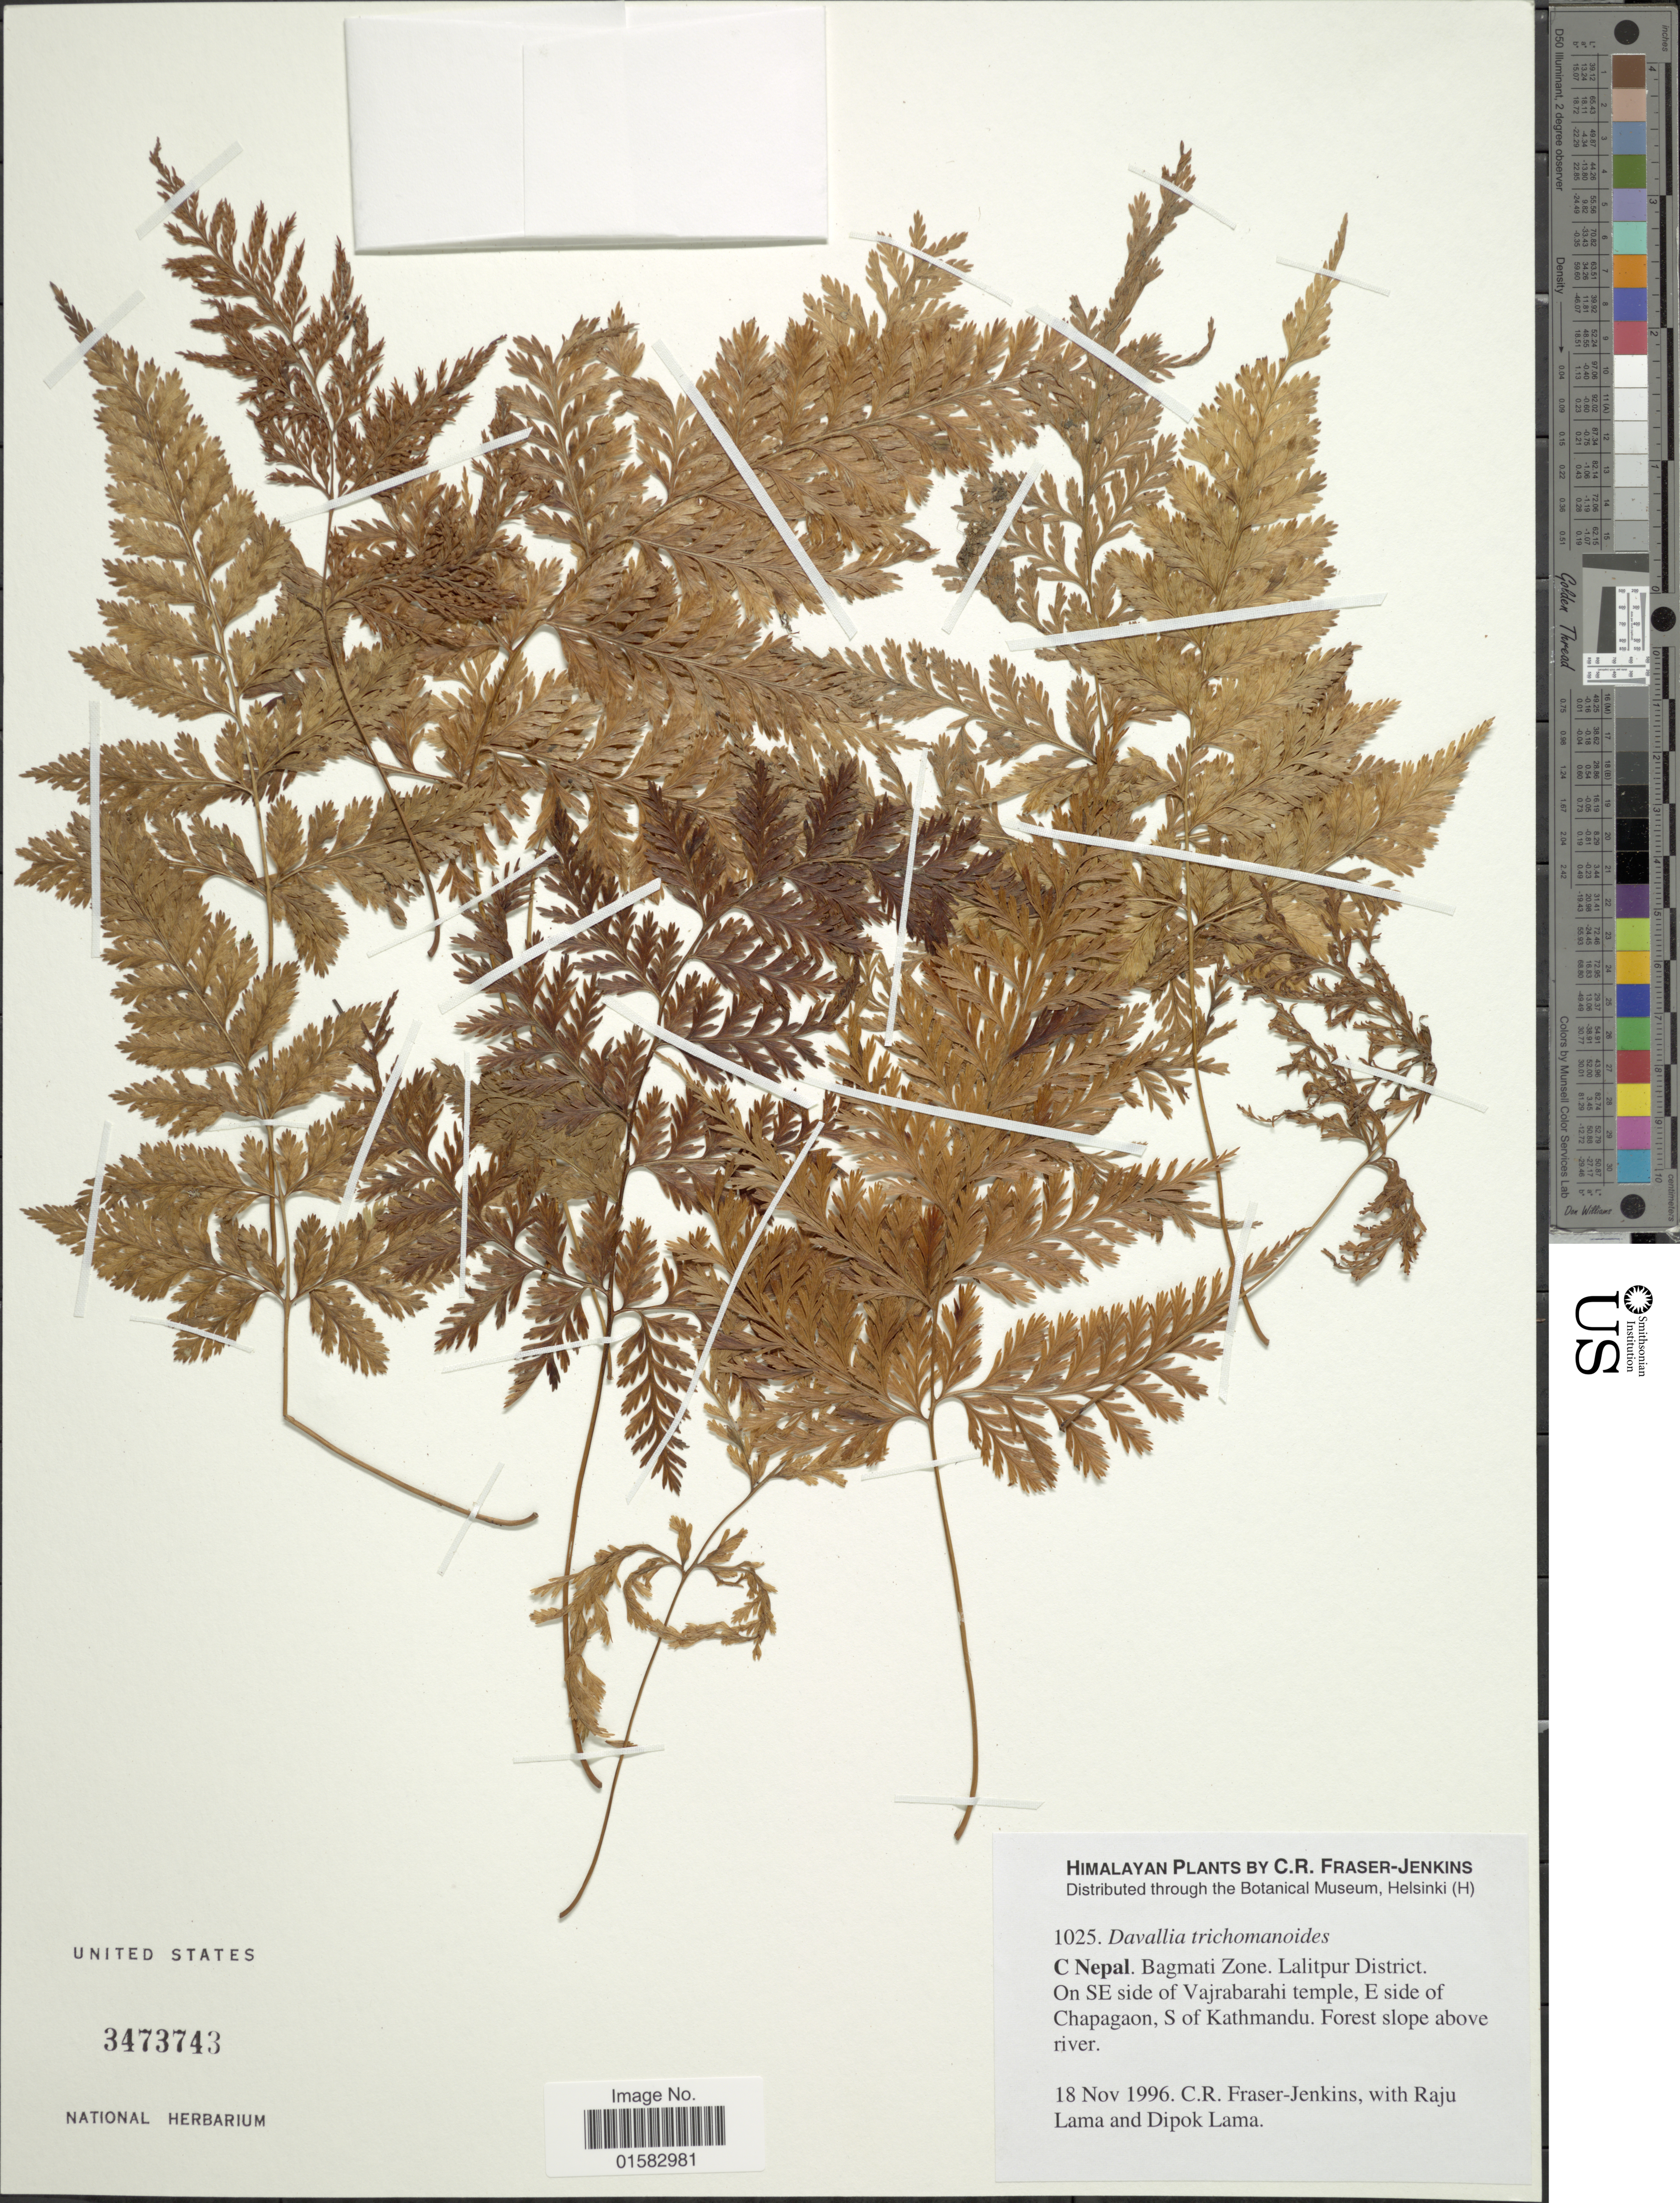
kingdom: Plantae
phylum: Tracheophyta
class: Polypodiopsida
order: Polypodiales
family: Davalliaceae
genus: Davallia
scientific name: Davallia trichomanoides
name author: Blume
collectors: C. R. Fraser-Jenkins, R. Lama & D. Lama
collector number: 1025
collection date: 1996-11-18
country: Nepal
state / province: Bagmati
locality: C Nepal, Bagmati Zone, Lalitpur District, On SE side of Vajrabarahi temple, E side of Chapagaon, S of Kathmandu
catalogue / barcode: US 3473743